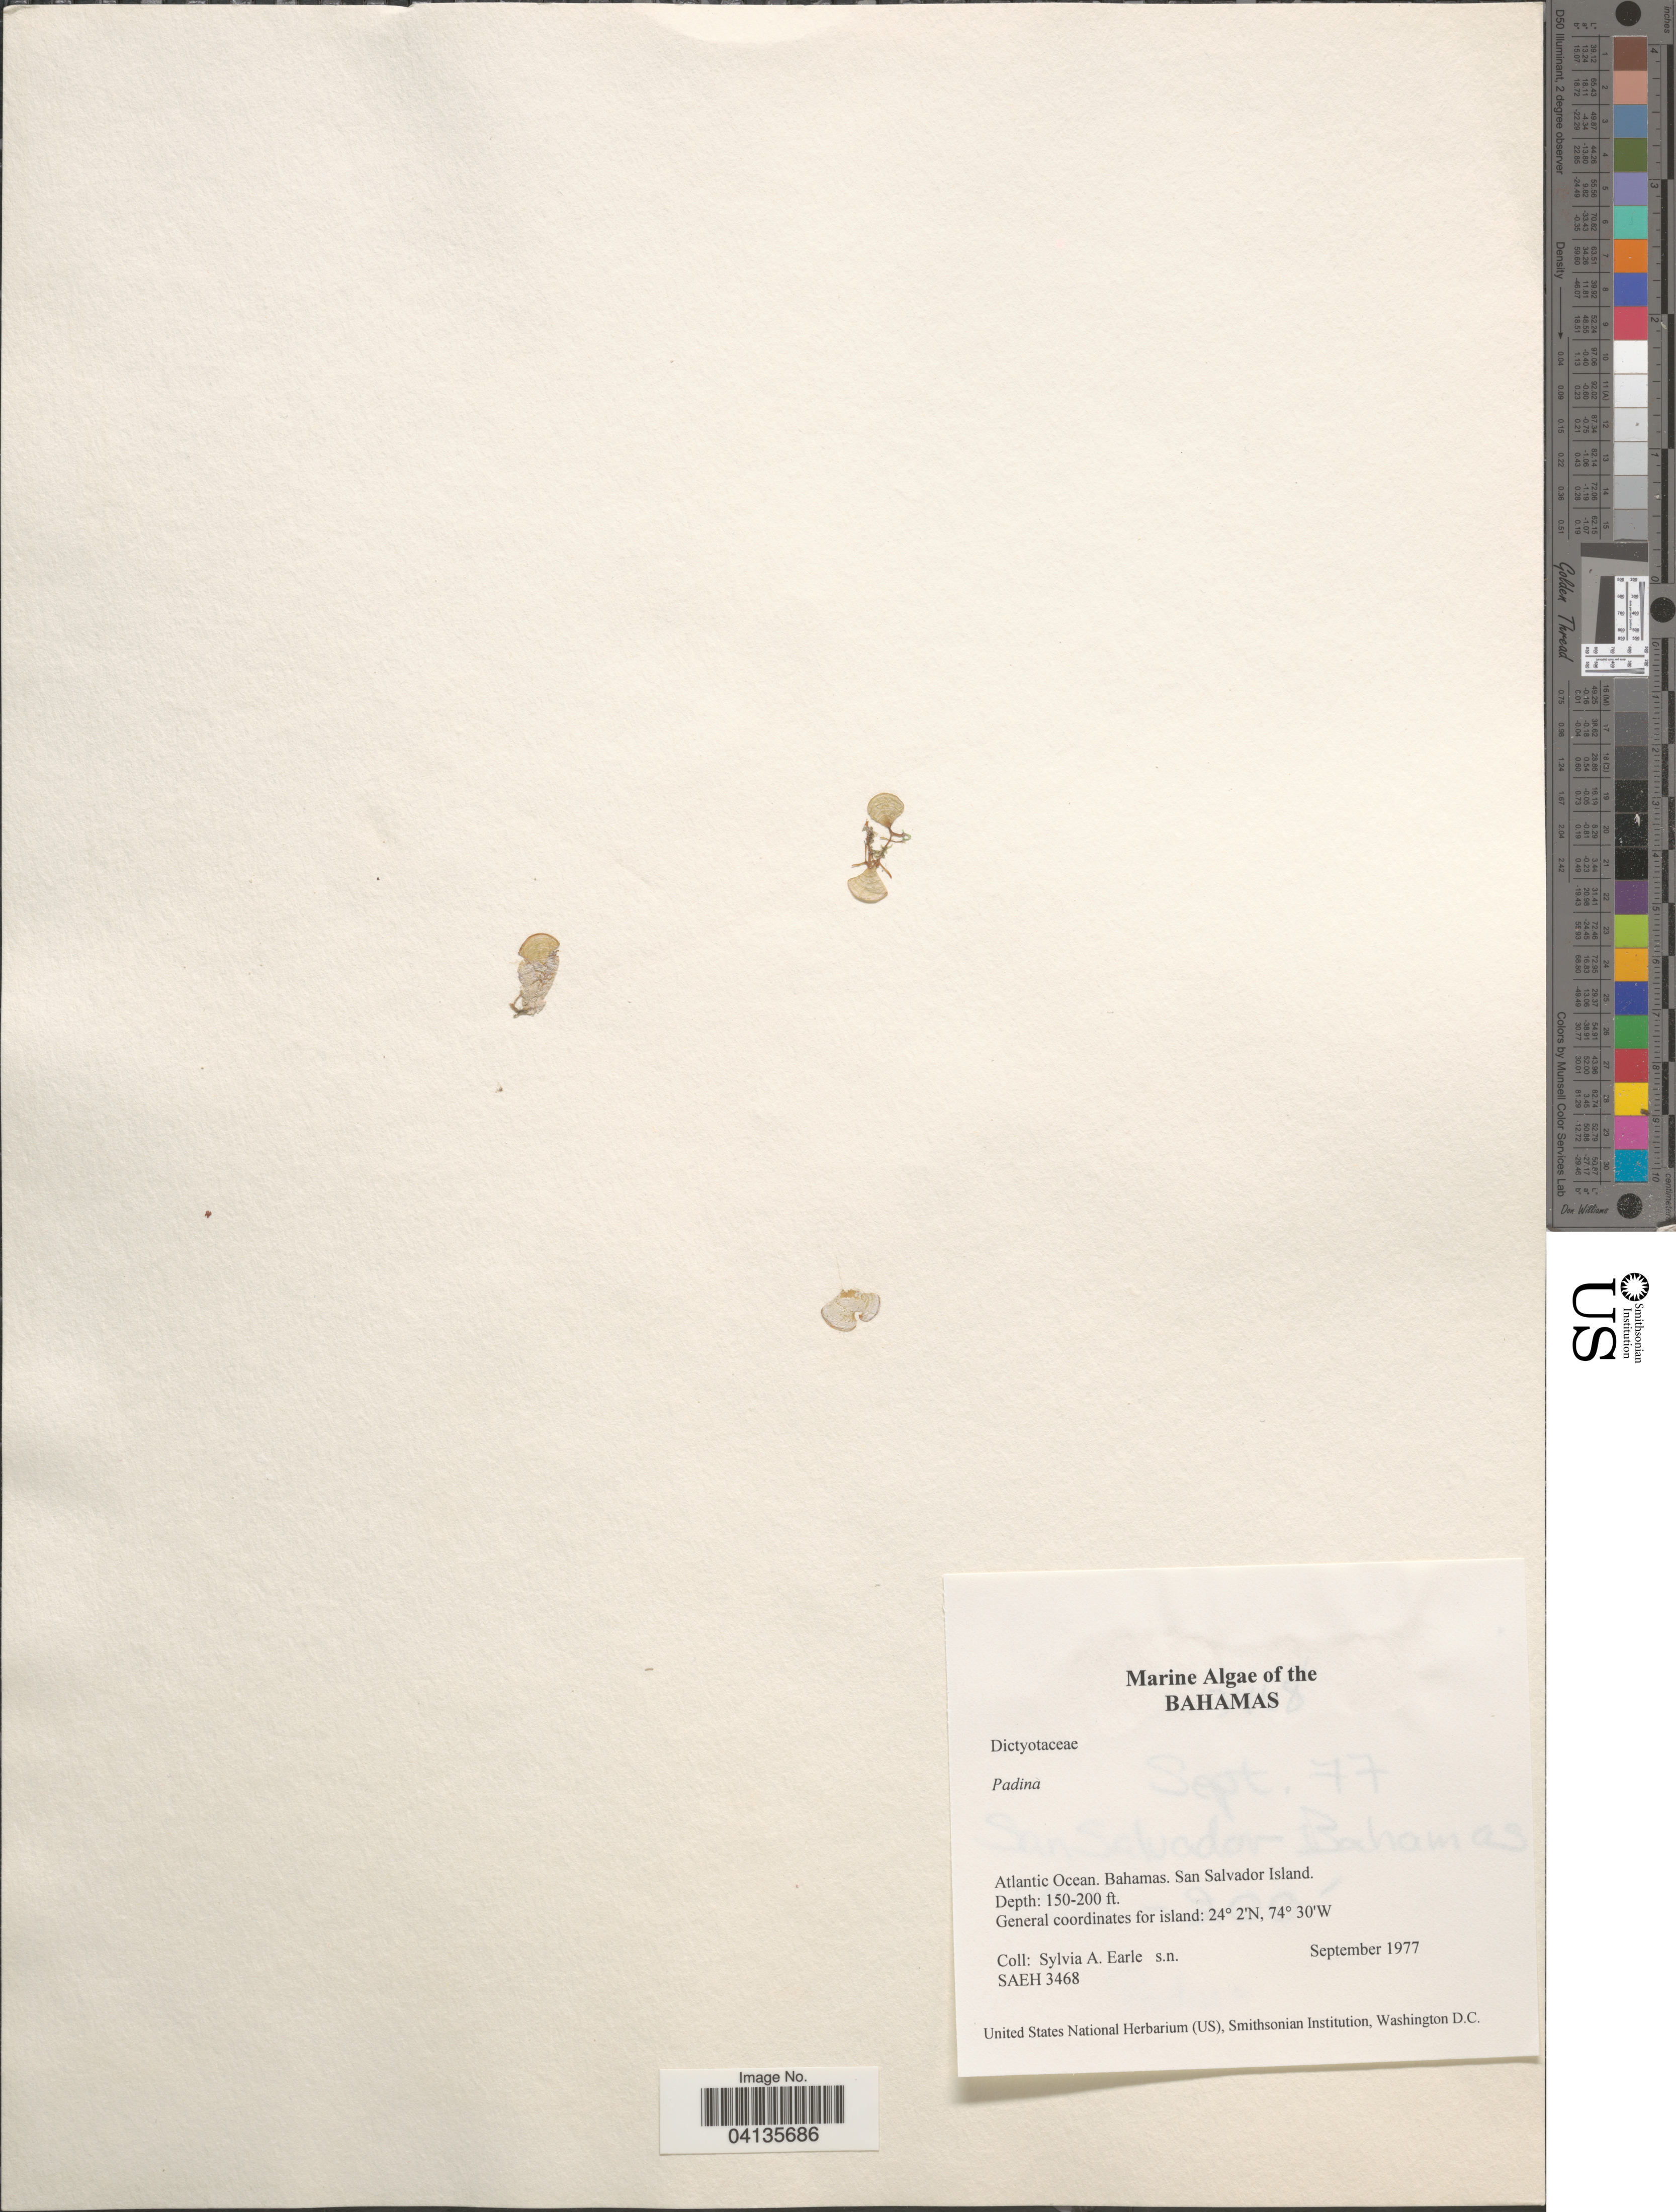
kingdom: Chromista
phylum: Ochrophyta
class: Phaeophyceae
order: Dictyotales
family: Dictyotaceae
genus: Padina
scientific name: Padina sp.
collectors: S. A. Earle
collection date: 1977-09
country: Bahamas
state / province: San Salvador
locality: Atlantic Ocean.